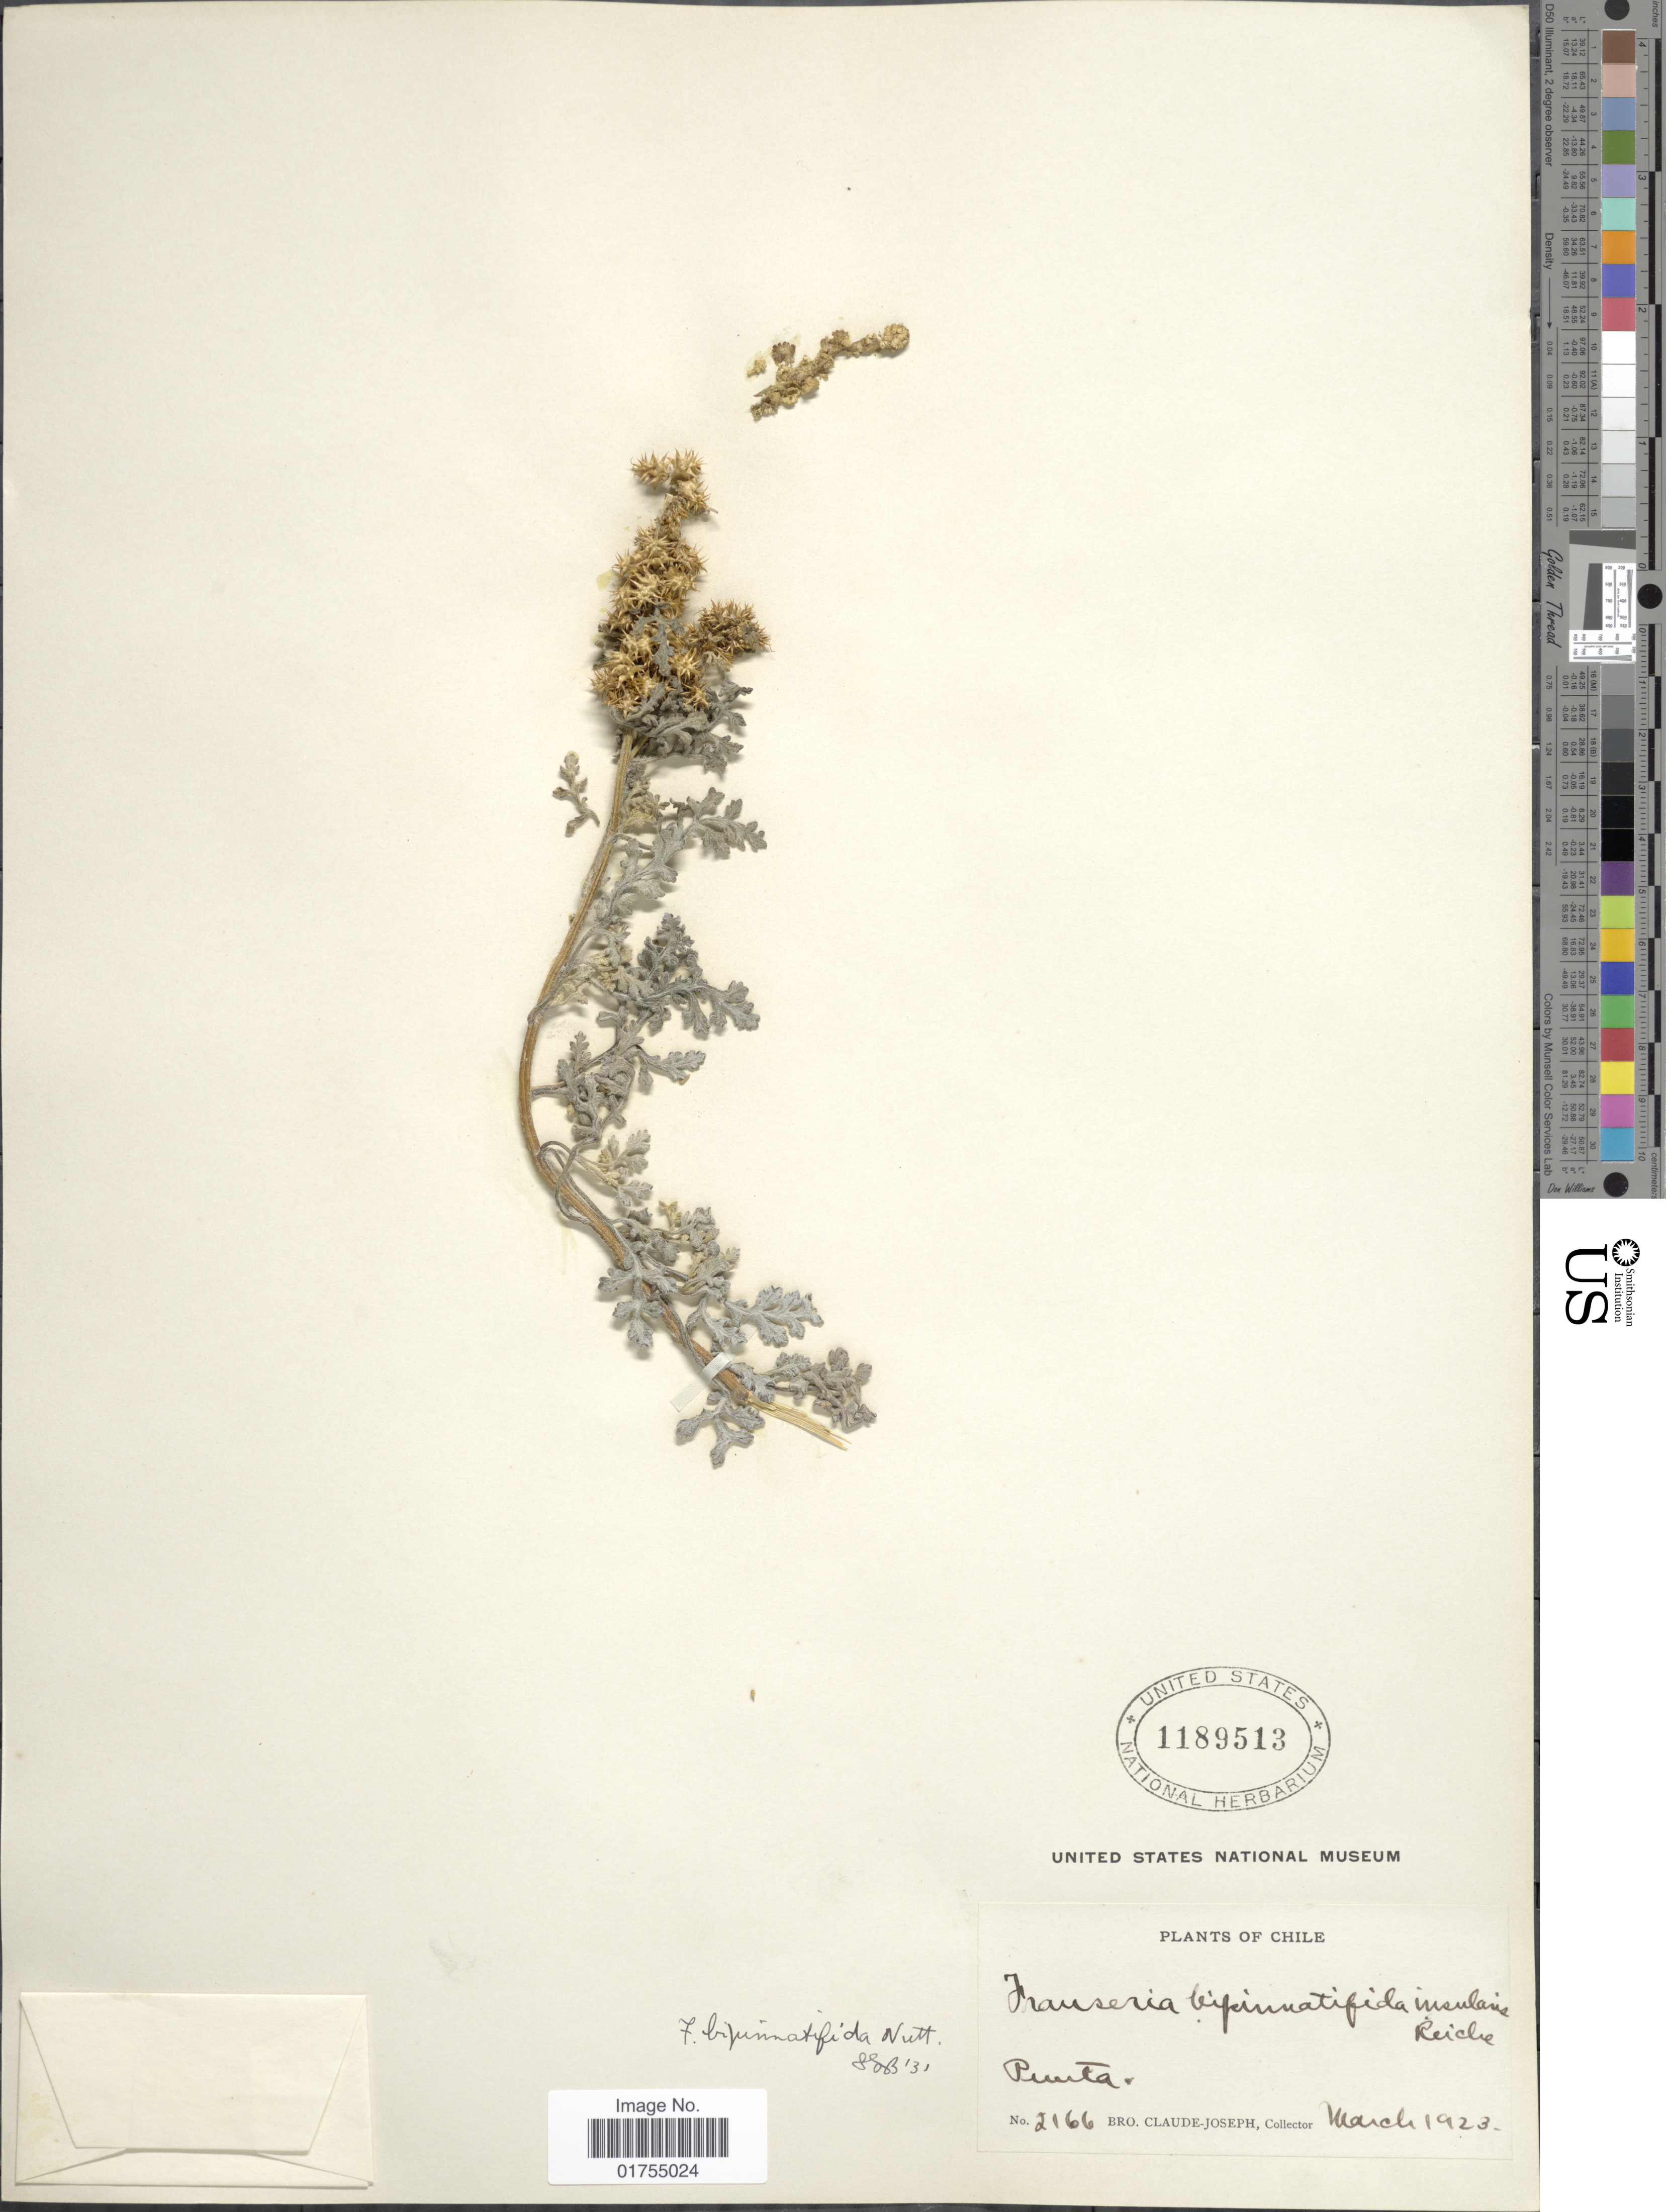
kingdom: Plantae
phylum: Tracheophyta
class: Magnoliopsida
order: Asterales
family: Asteraceae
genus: Franseria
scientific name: Franseria bipinnatifida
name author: (A. Gray) A. Gray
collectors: Bro. Claude-Joseph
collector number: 2166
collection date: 1923-03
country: Chile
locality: Punta.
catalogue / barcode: US 1189513